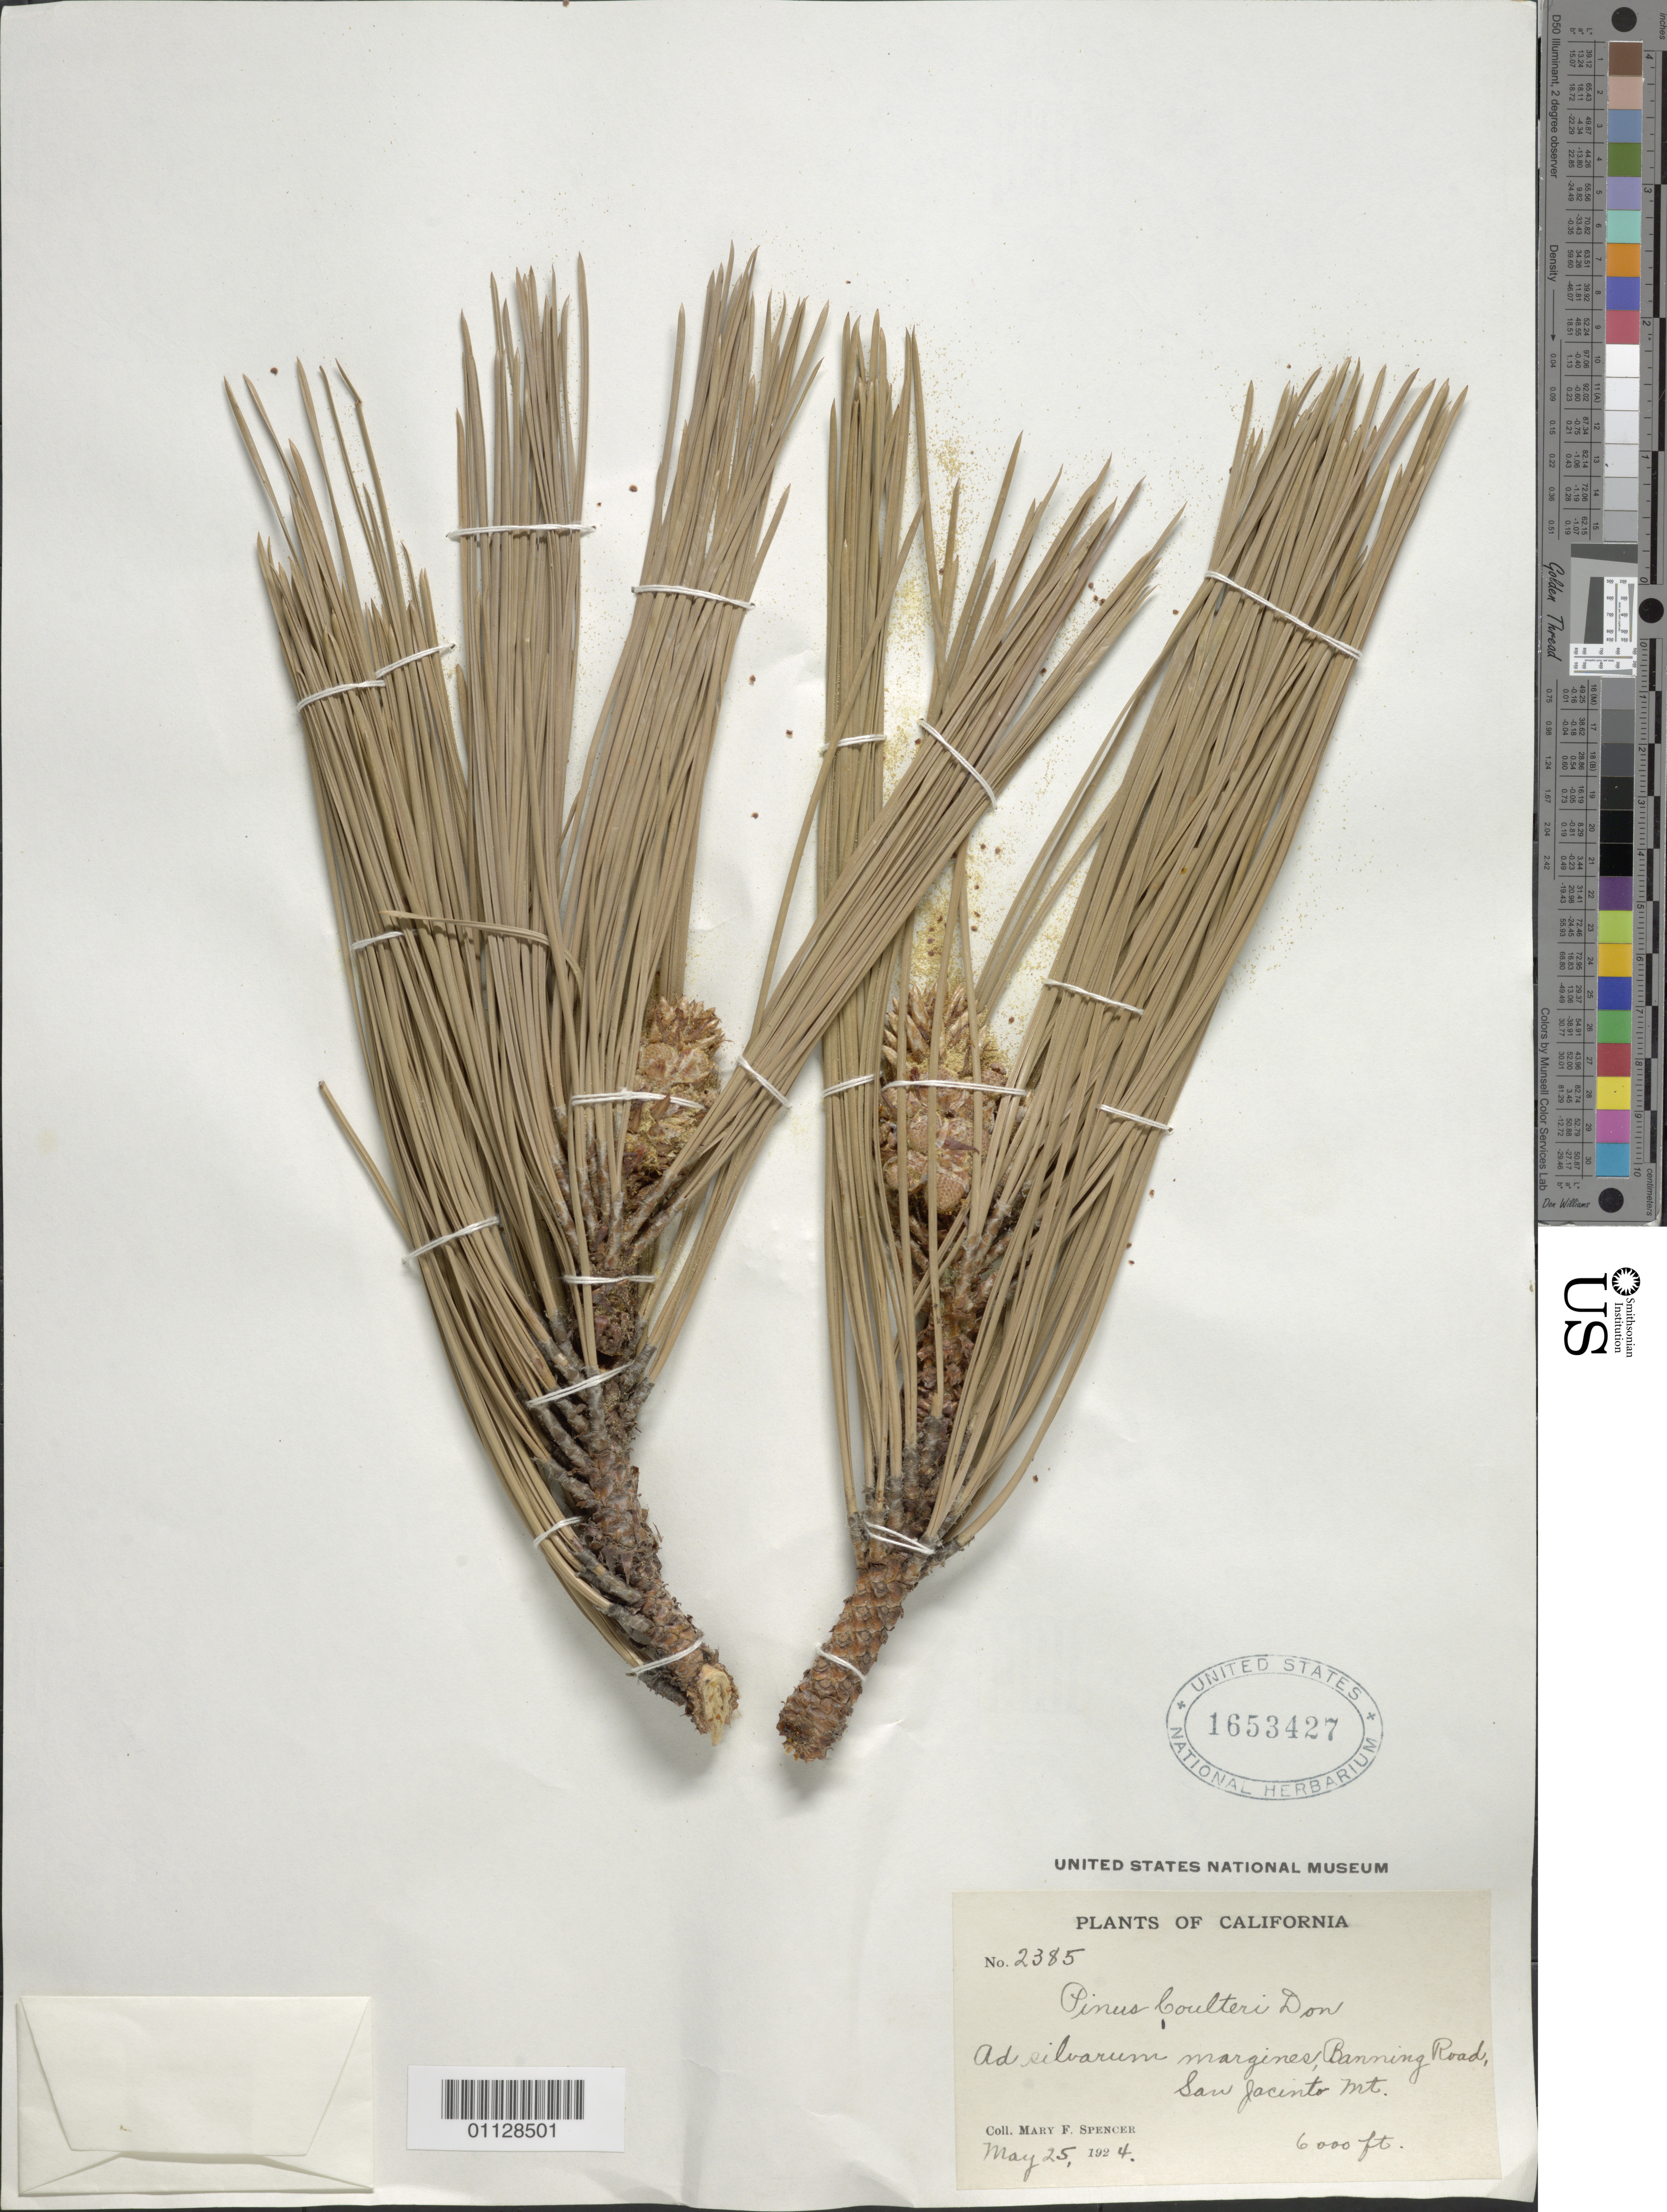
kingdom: Plantae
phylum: Tracheophyta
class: Pinopsida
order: Pinales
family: Pinaceae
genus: Pinus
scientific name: Pinus coulteri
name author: Lamb. ex D. Don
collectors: M. Spencer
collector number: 2385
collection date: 1924-05-25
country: United States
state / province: California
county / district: Riverside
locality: San Jacinto Mt.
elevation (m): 1829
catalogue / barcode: US 1653427